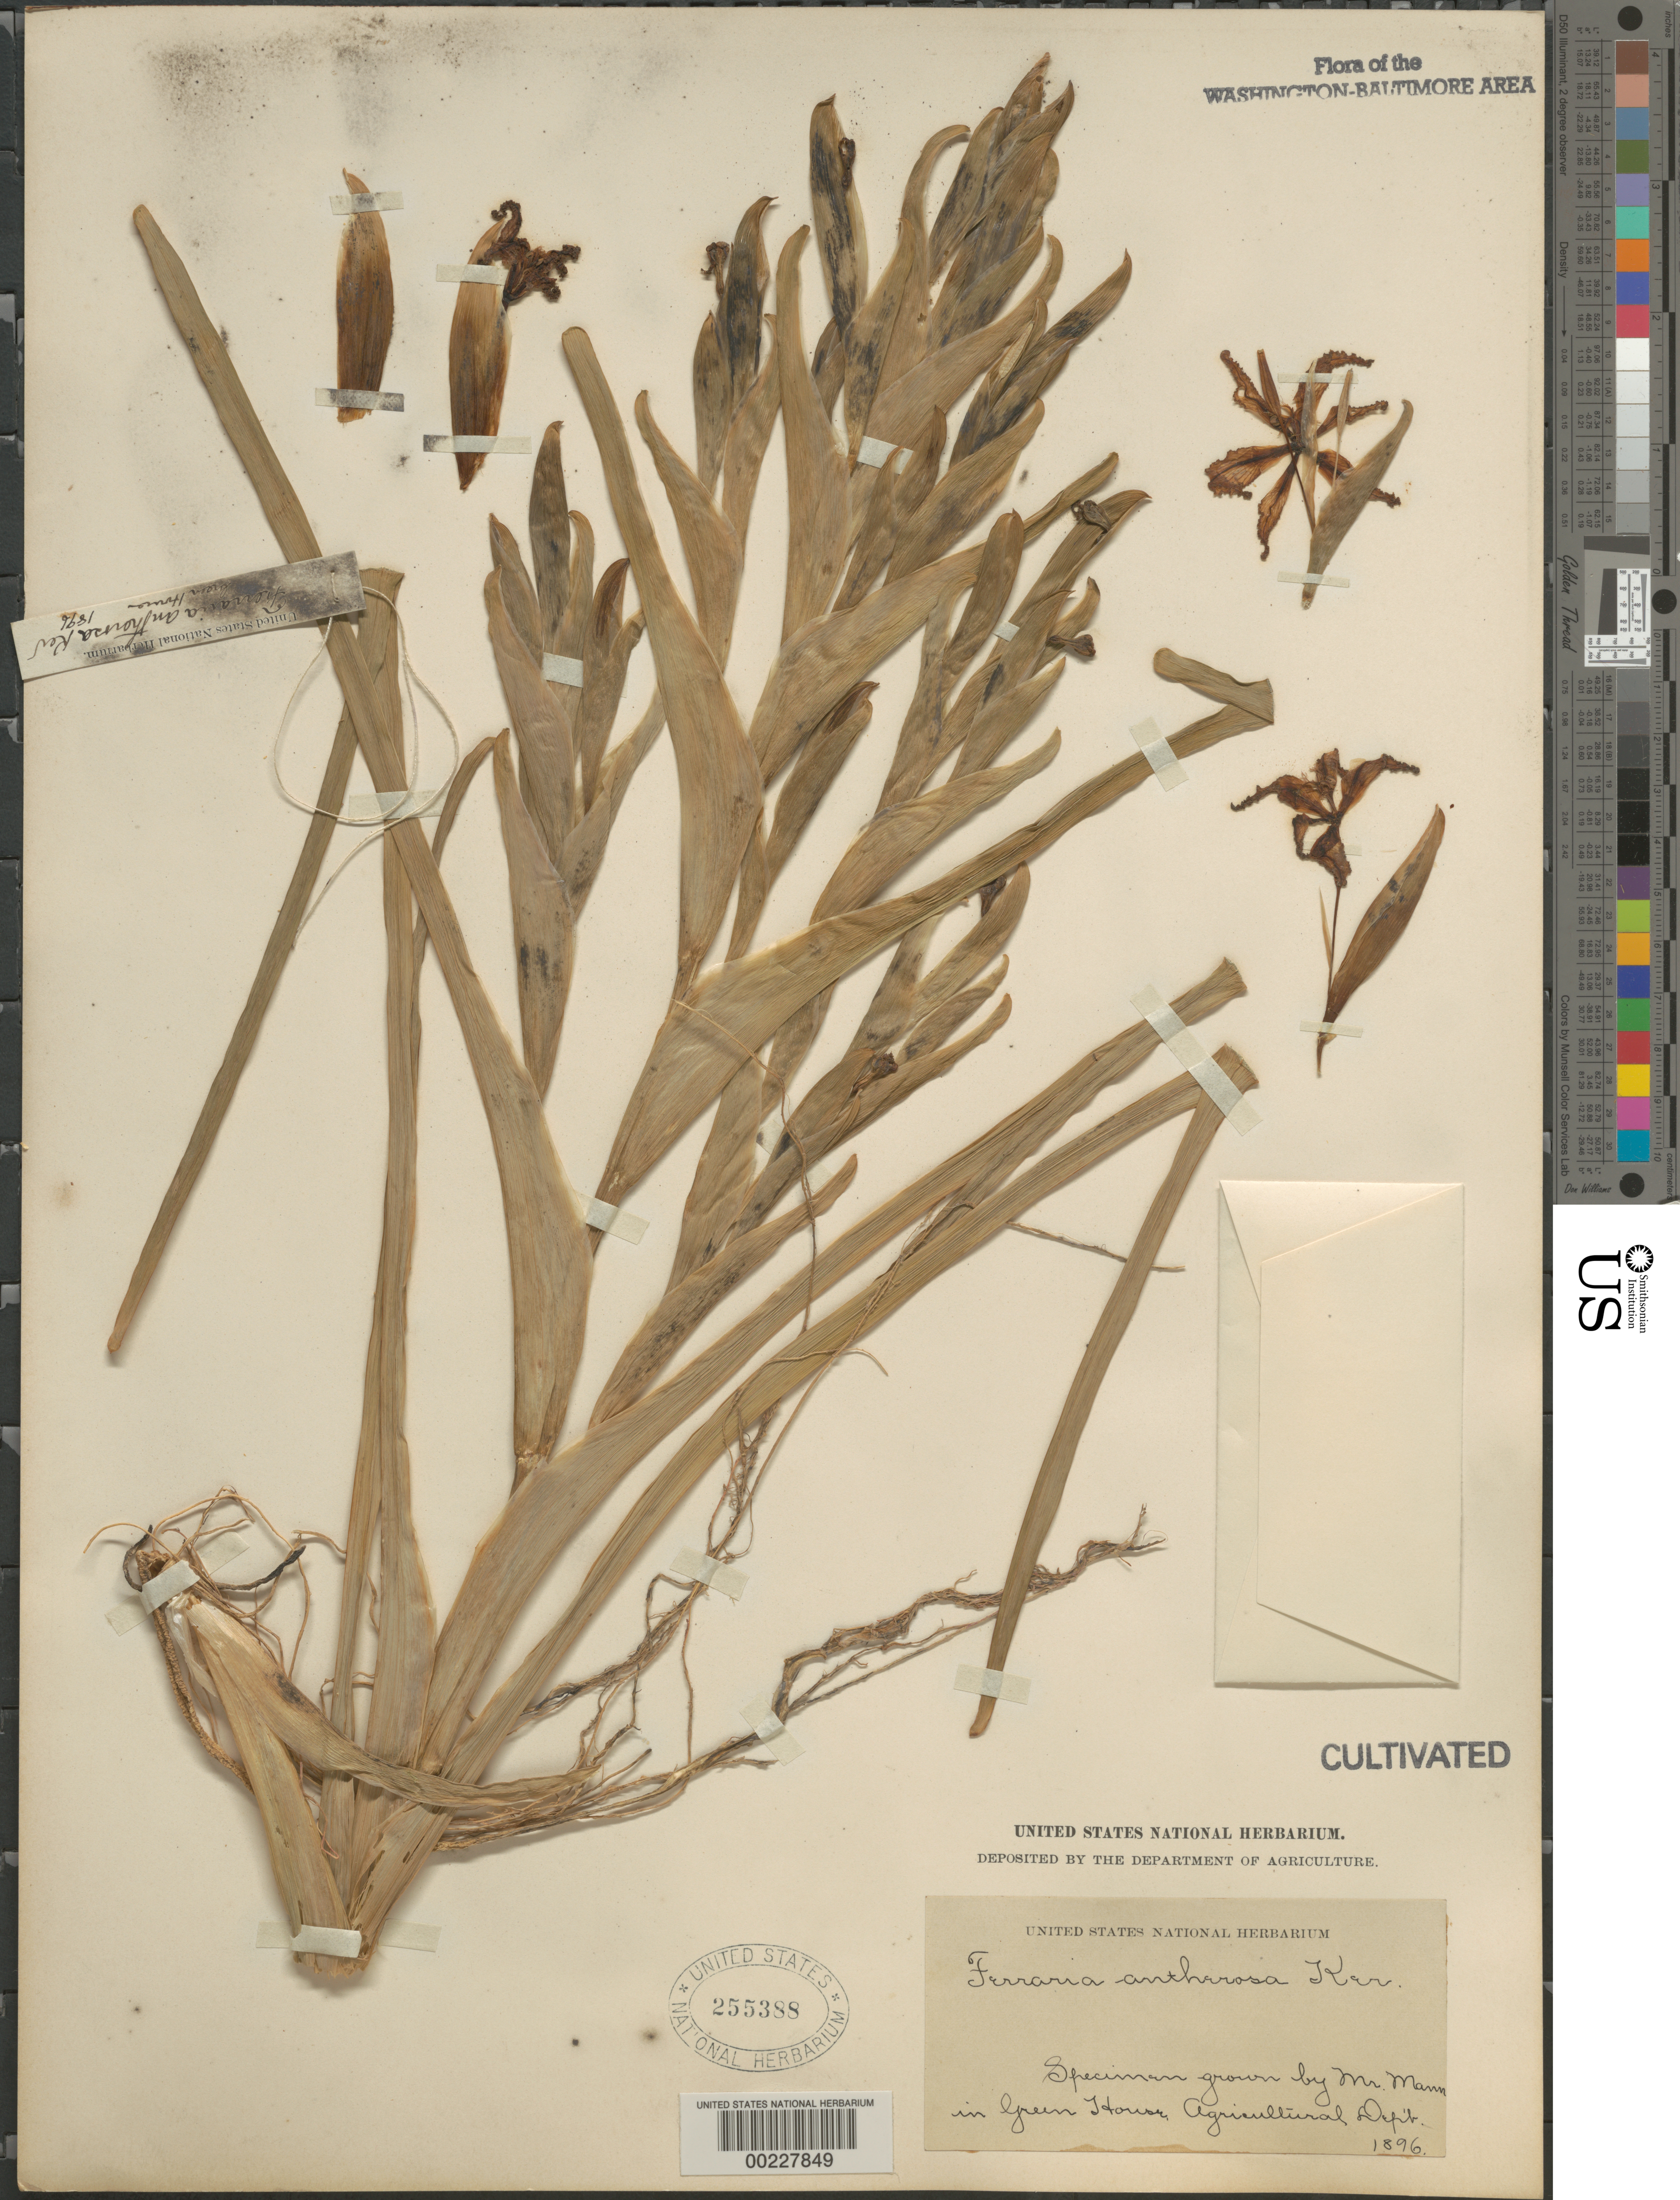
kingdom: Plantae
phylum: Tracheophyta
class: Liliopsida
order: Asparagales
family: Iridaceae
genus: Ferraria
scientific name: Ferraria antherosa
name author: Ker Gawl.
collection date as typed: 1896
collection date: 1896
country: United States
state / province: District of Columbia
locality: Greenhouse, Dept. of Agricultural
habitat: Grown by Mr. Mann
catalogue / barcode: US 255388